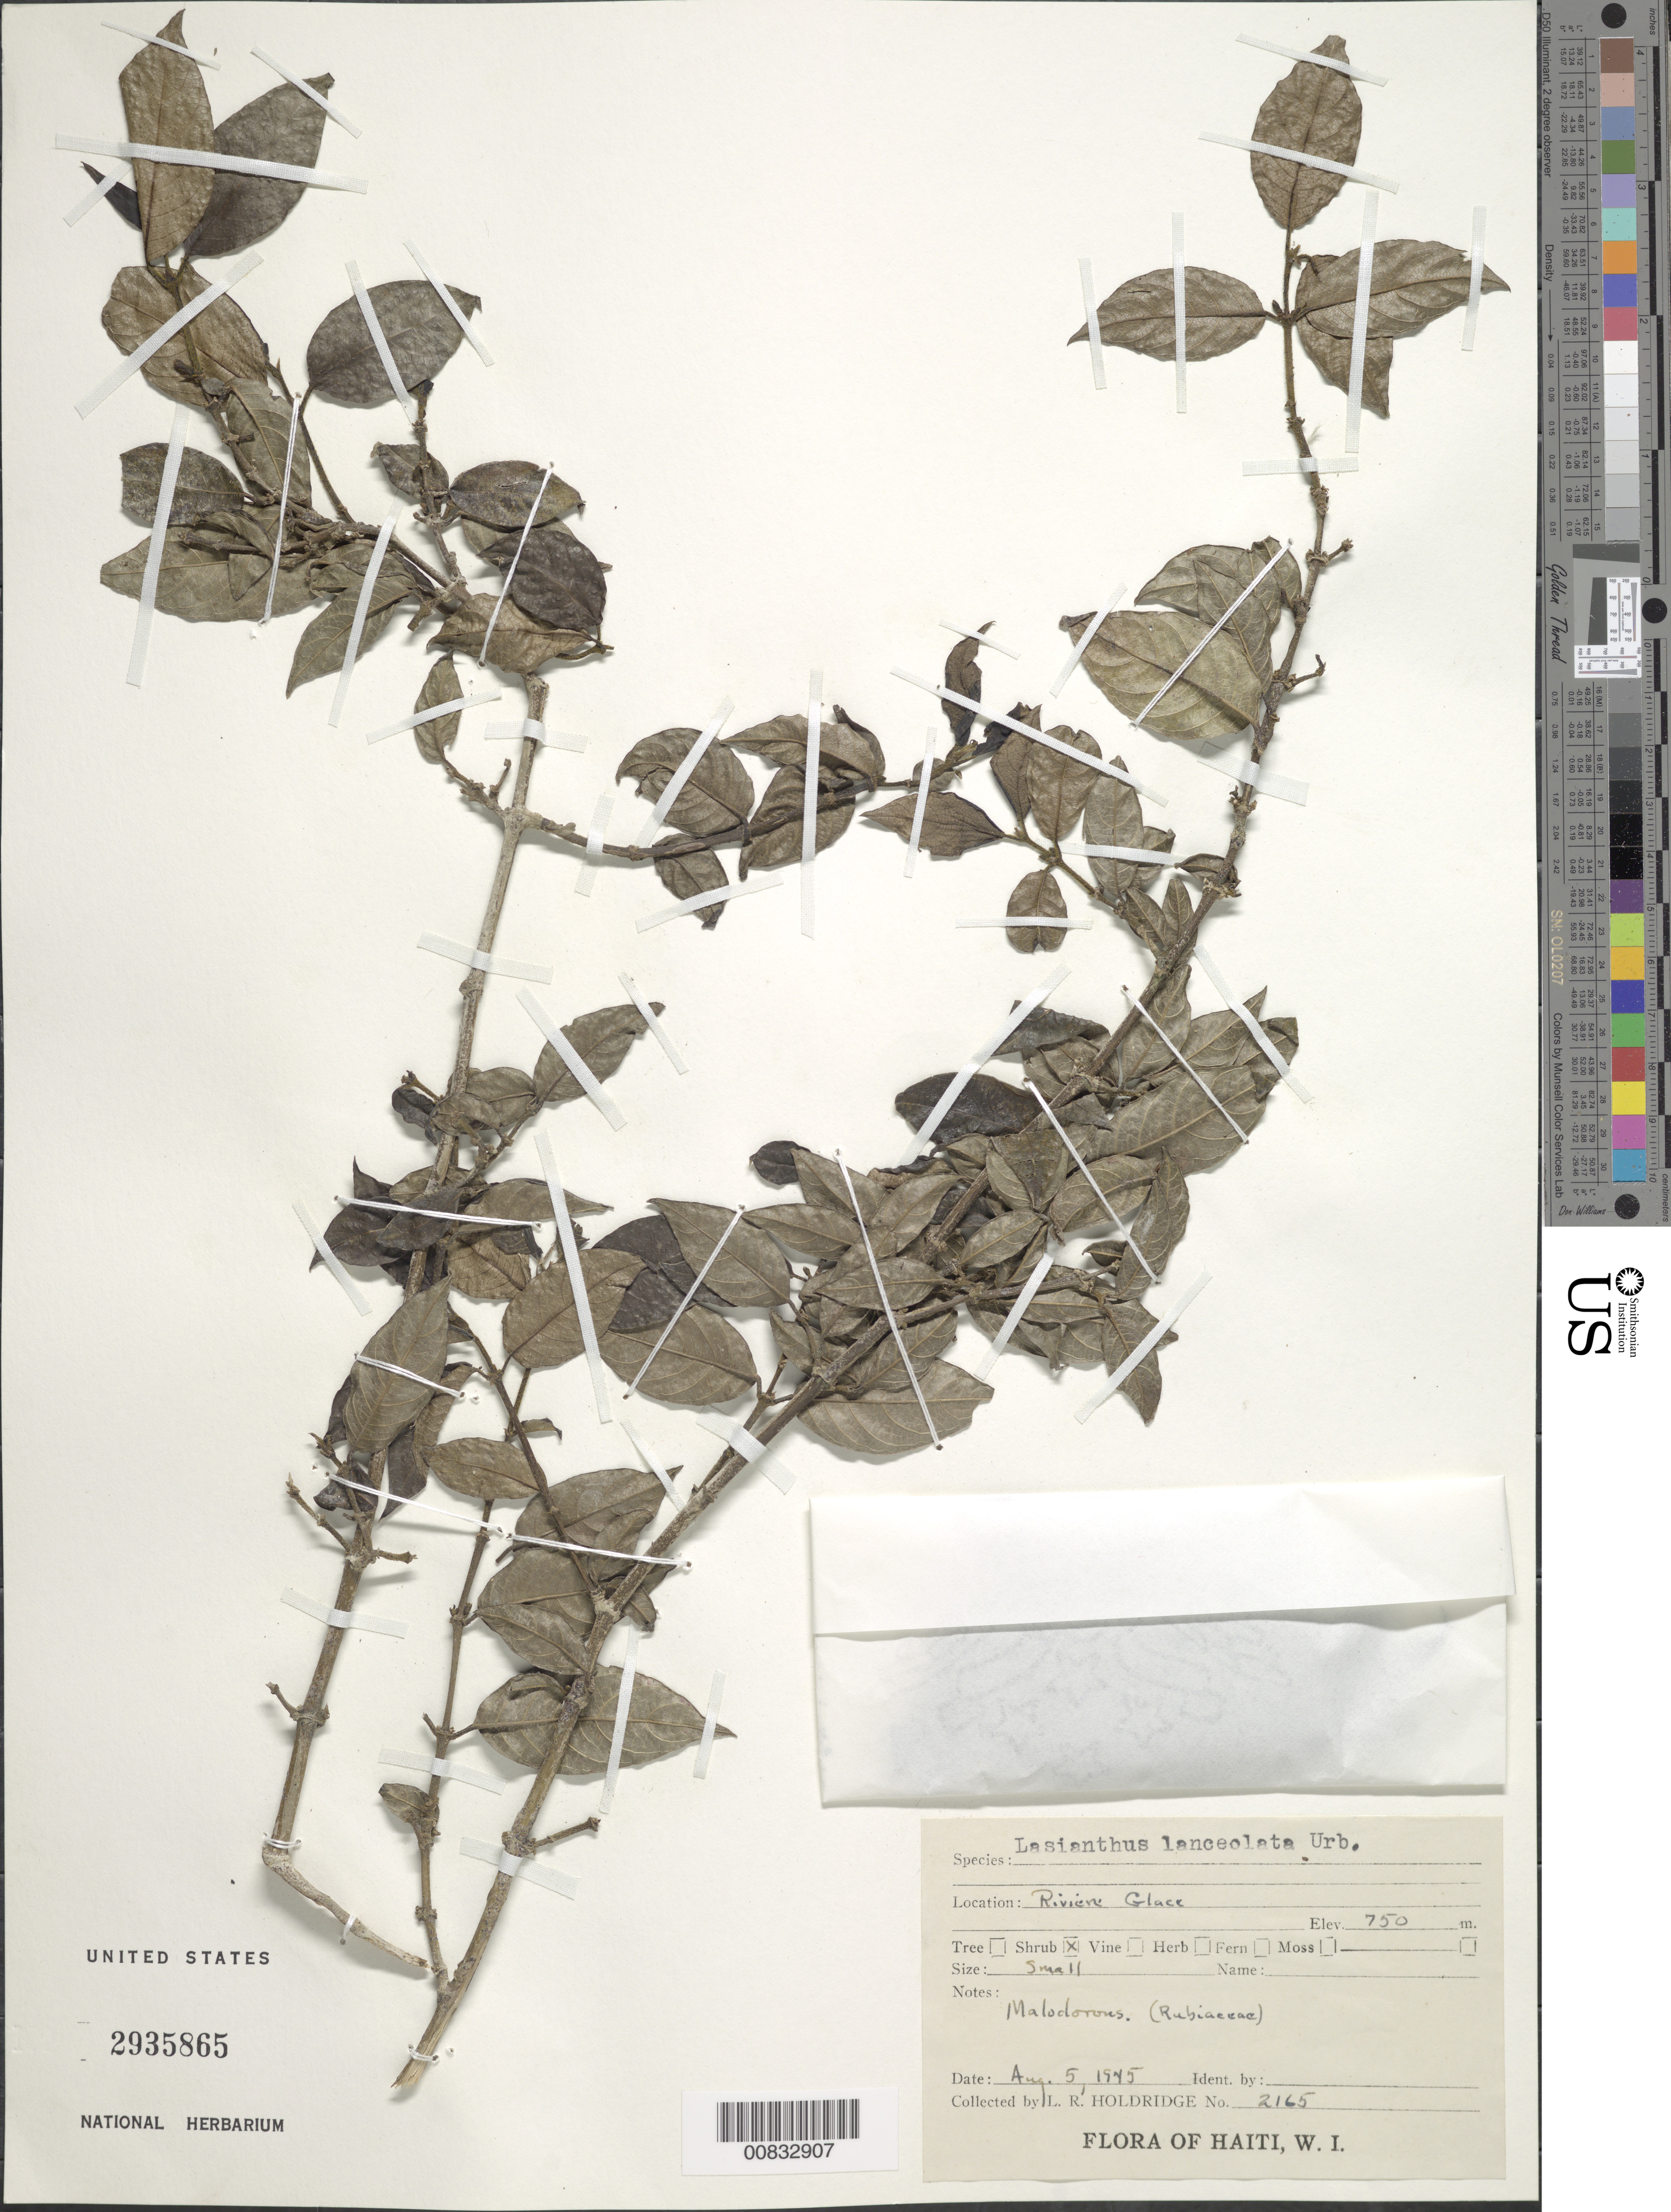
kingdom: Plantae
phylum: Tracheophyta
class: Magnoliopsida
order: Gentianales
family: Rubiaceae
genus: Lasianthus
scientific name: Lasianthus lanceolatus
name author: (Griseb.) Urb.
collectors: L. Holdridge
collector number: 2165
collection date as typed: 05 Aug 1945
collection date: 1945-08-05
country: Haiti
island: Hispaniola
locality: Rivière Glace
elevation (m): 750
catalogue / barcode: US 2935865